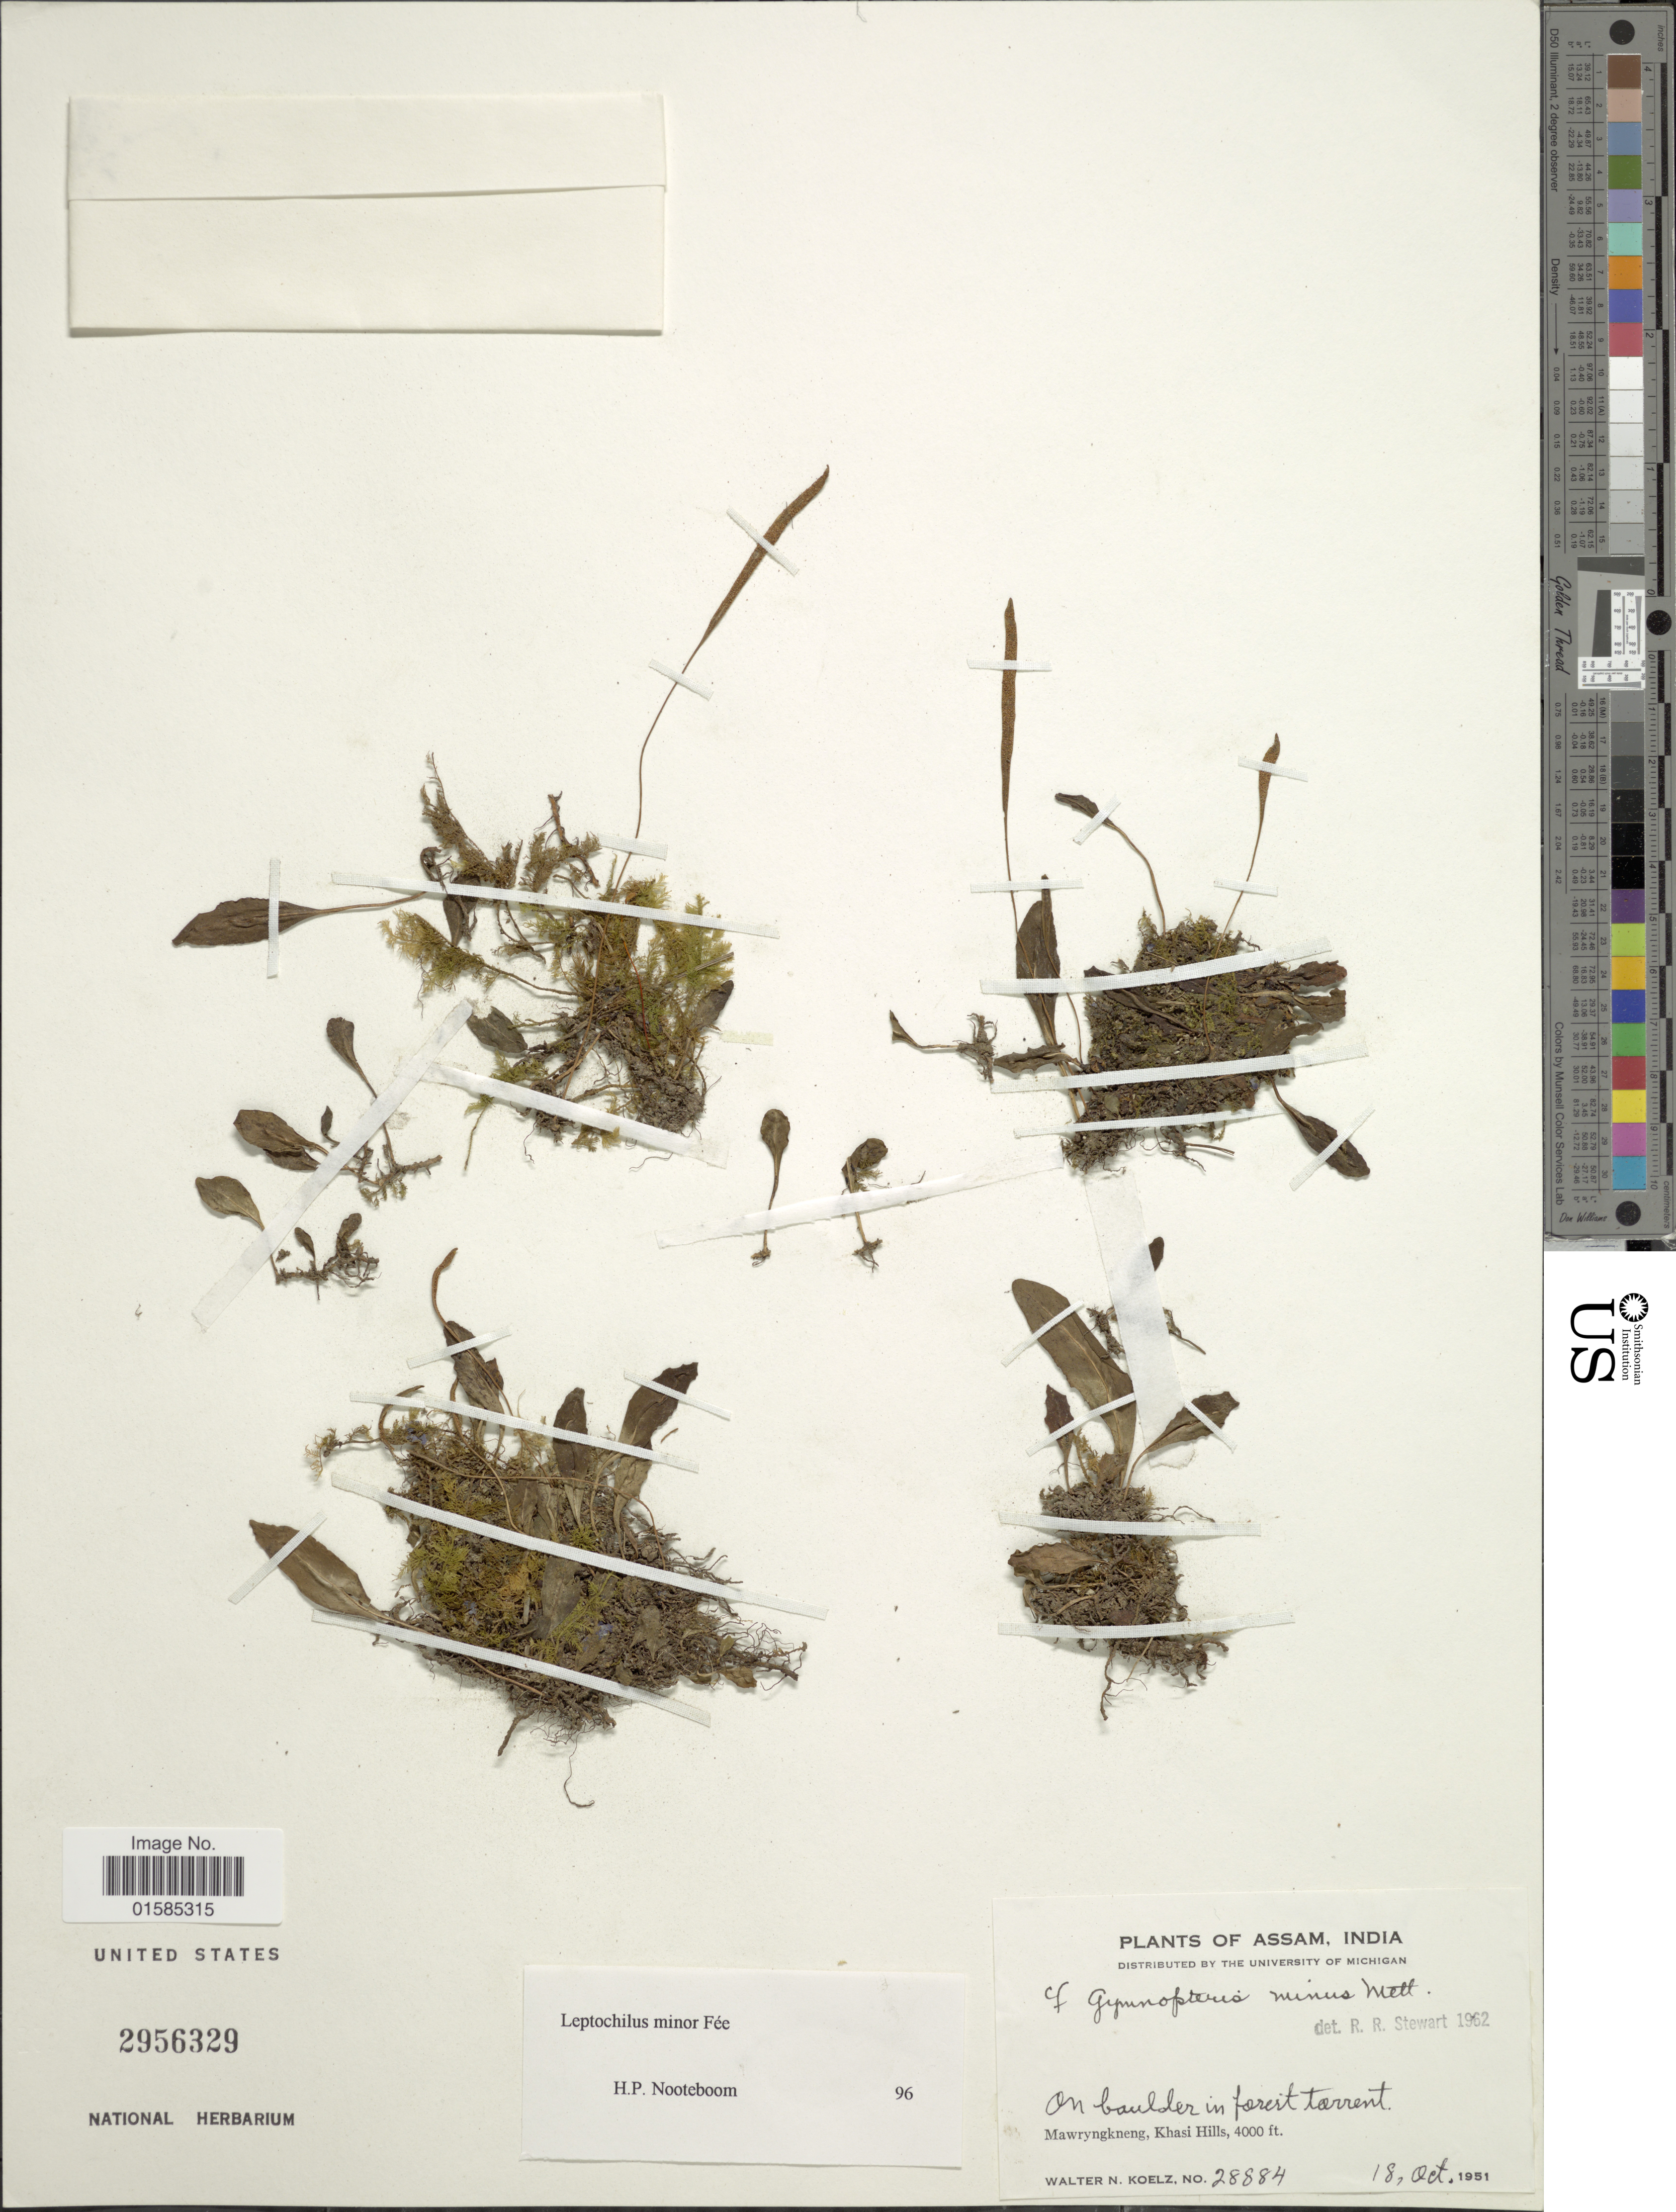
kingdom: Plantae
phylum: Tracheophyta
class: Polypodiopsida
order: Polypodiales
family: Polypodiaceae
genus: Leptochilus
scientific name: Leptochilus minor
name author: Fée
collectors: W. N. Koelz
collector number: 28884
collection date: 1951-10-18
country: India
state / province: Meghalaya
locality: Assam India, Mawryngkneng, Khasi Hills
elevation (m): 1219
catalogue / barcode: US 2956329